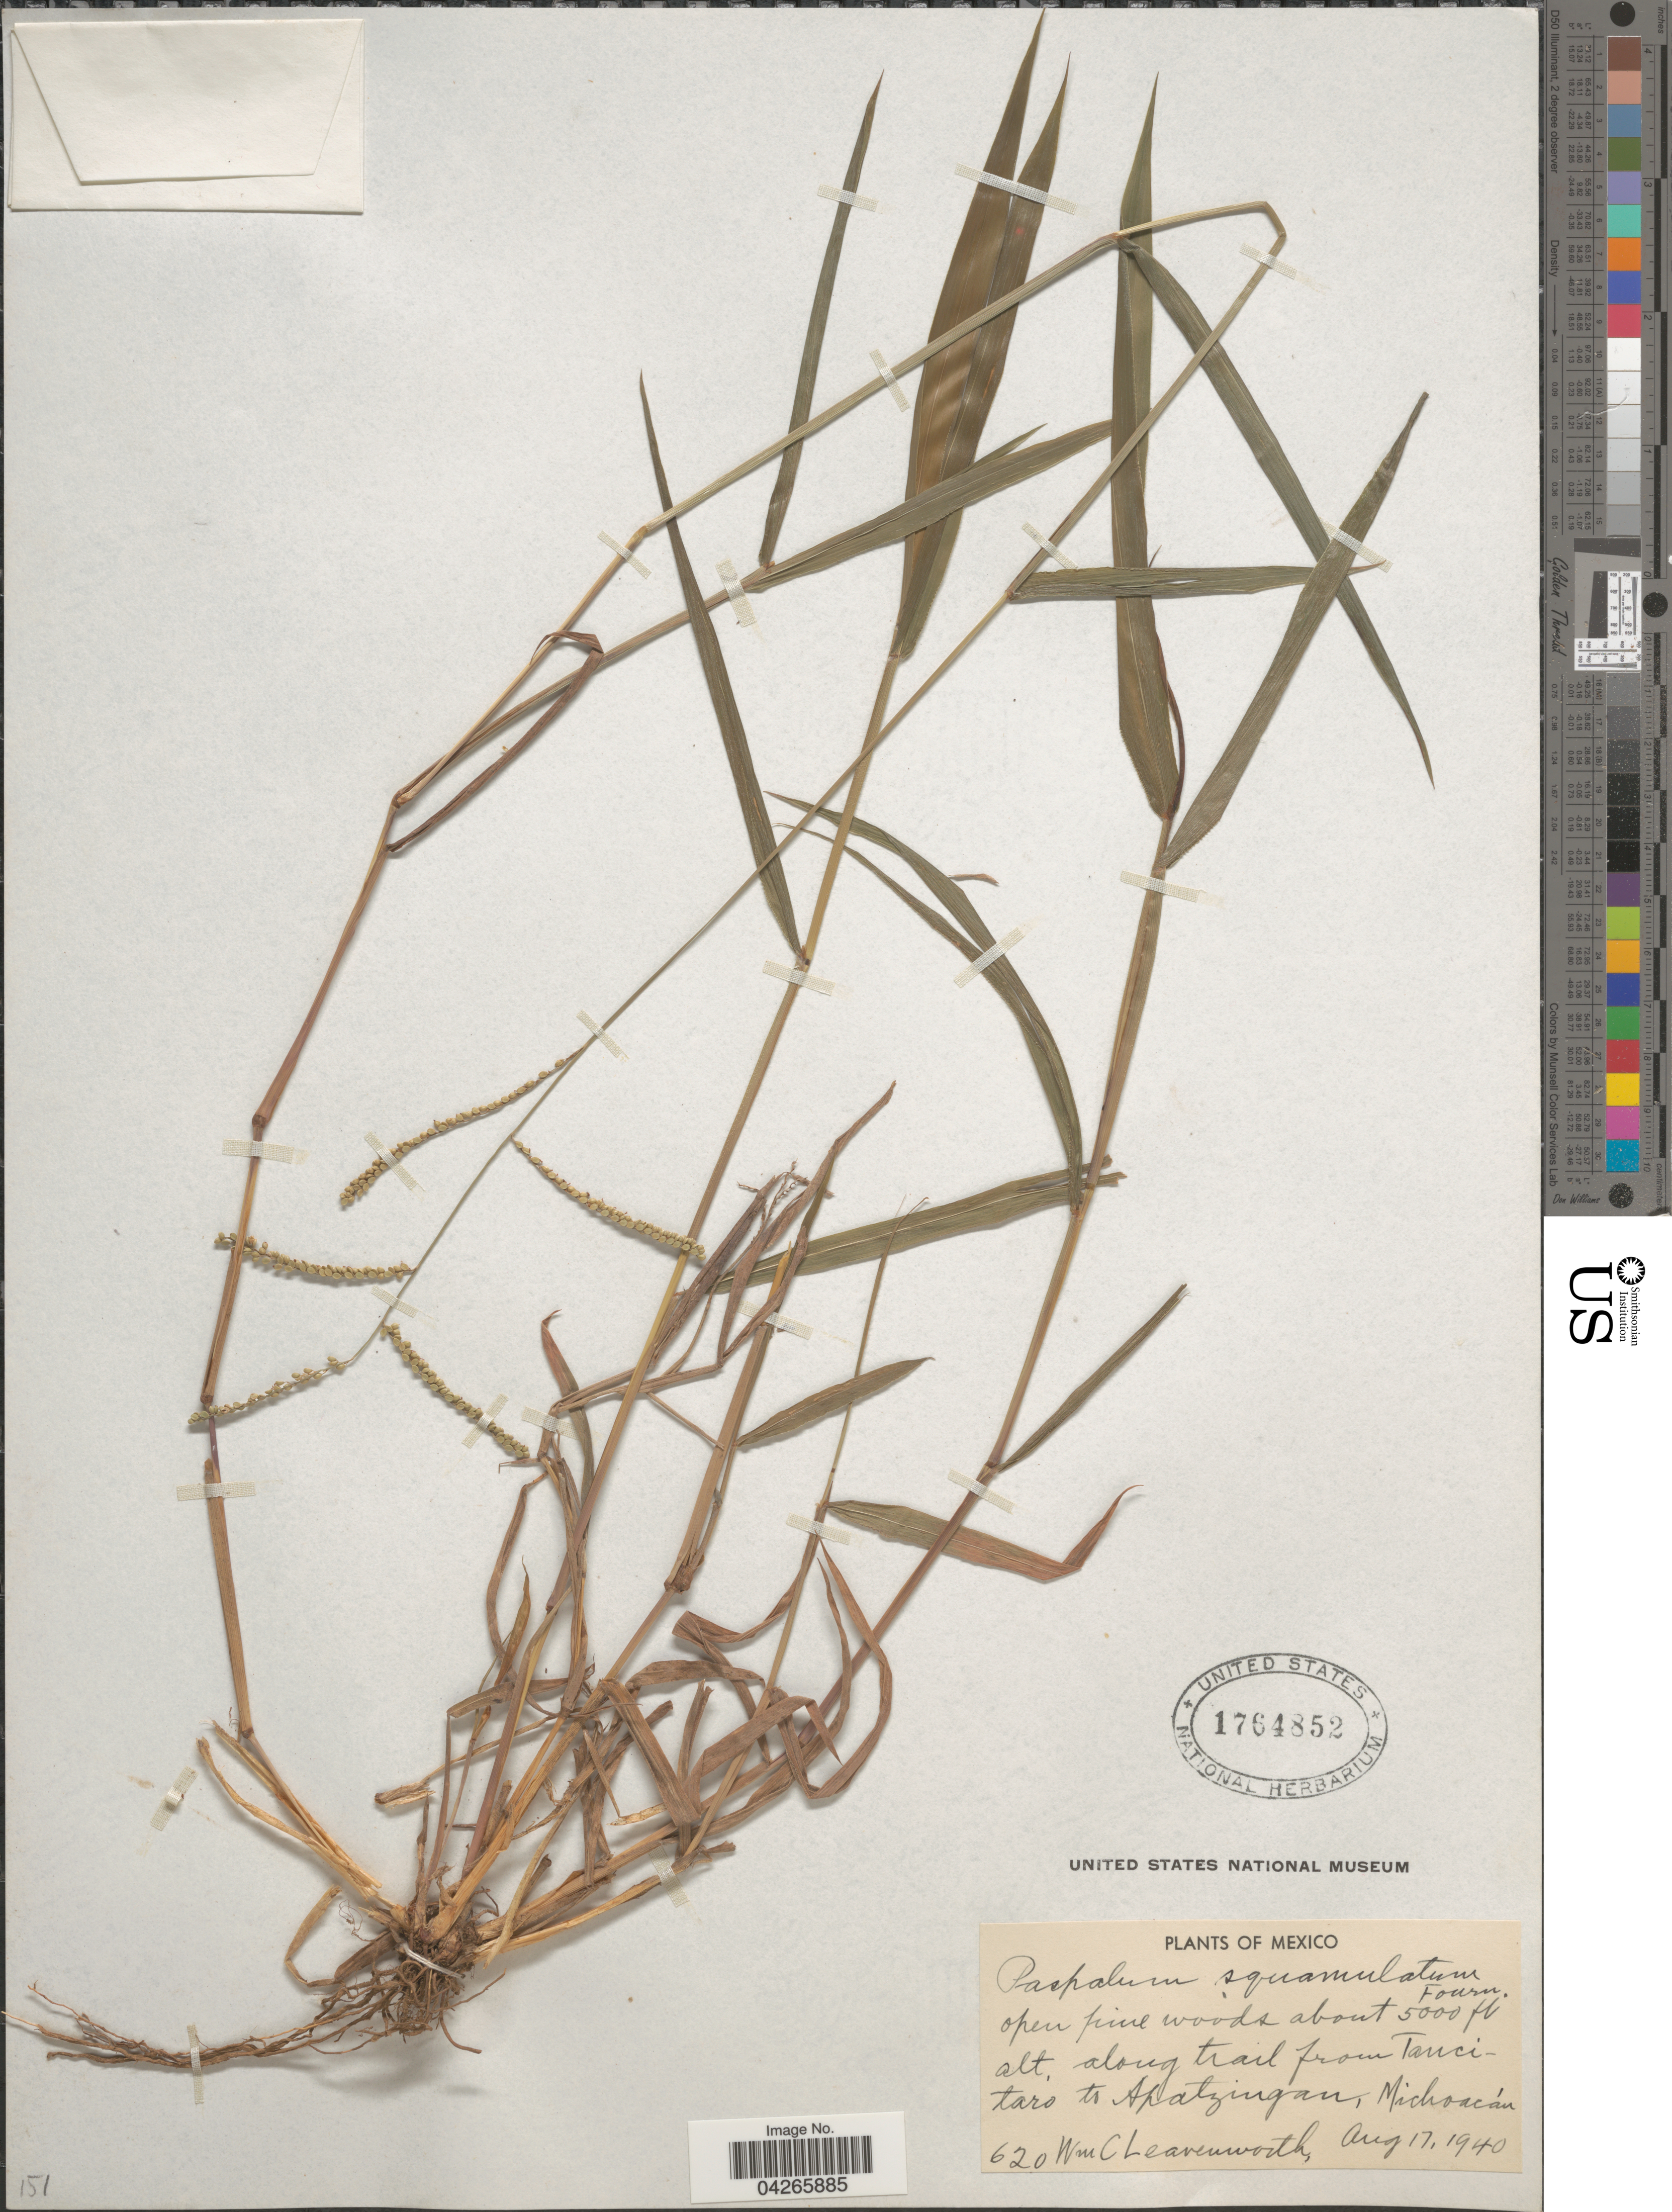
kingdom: Plantae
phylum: Tracheophyta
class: Liliopsida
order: Poales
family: Poaceae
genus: Paspalum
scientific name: Paspalum squamulatum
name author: E. Fourn.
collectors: W. C. Leavenworth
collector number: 620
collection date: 1940-08-17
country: Mexico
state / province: Michoacán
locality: Along trail from Tancitaro to Apatzingan.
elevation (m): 1524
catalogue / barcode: US 1764852